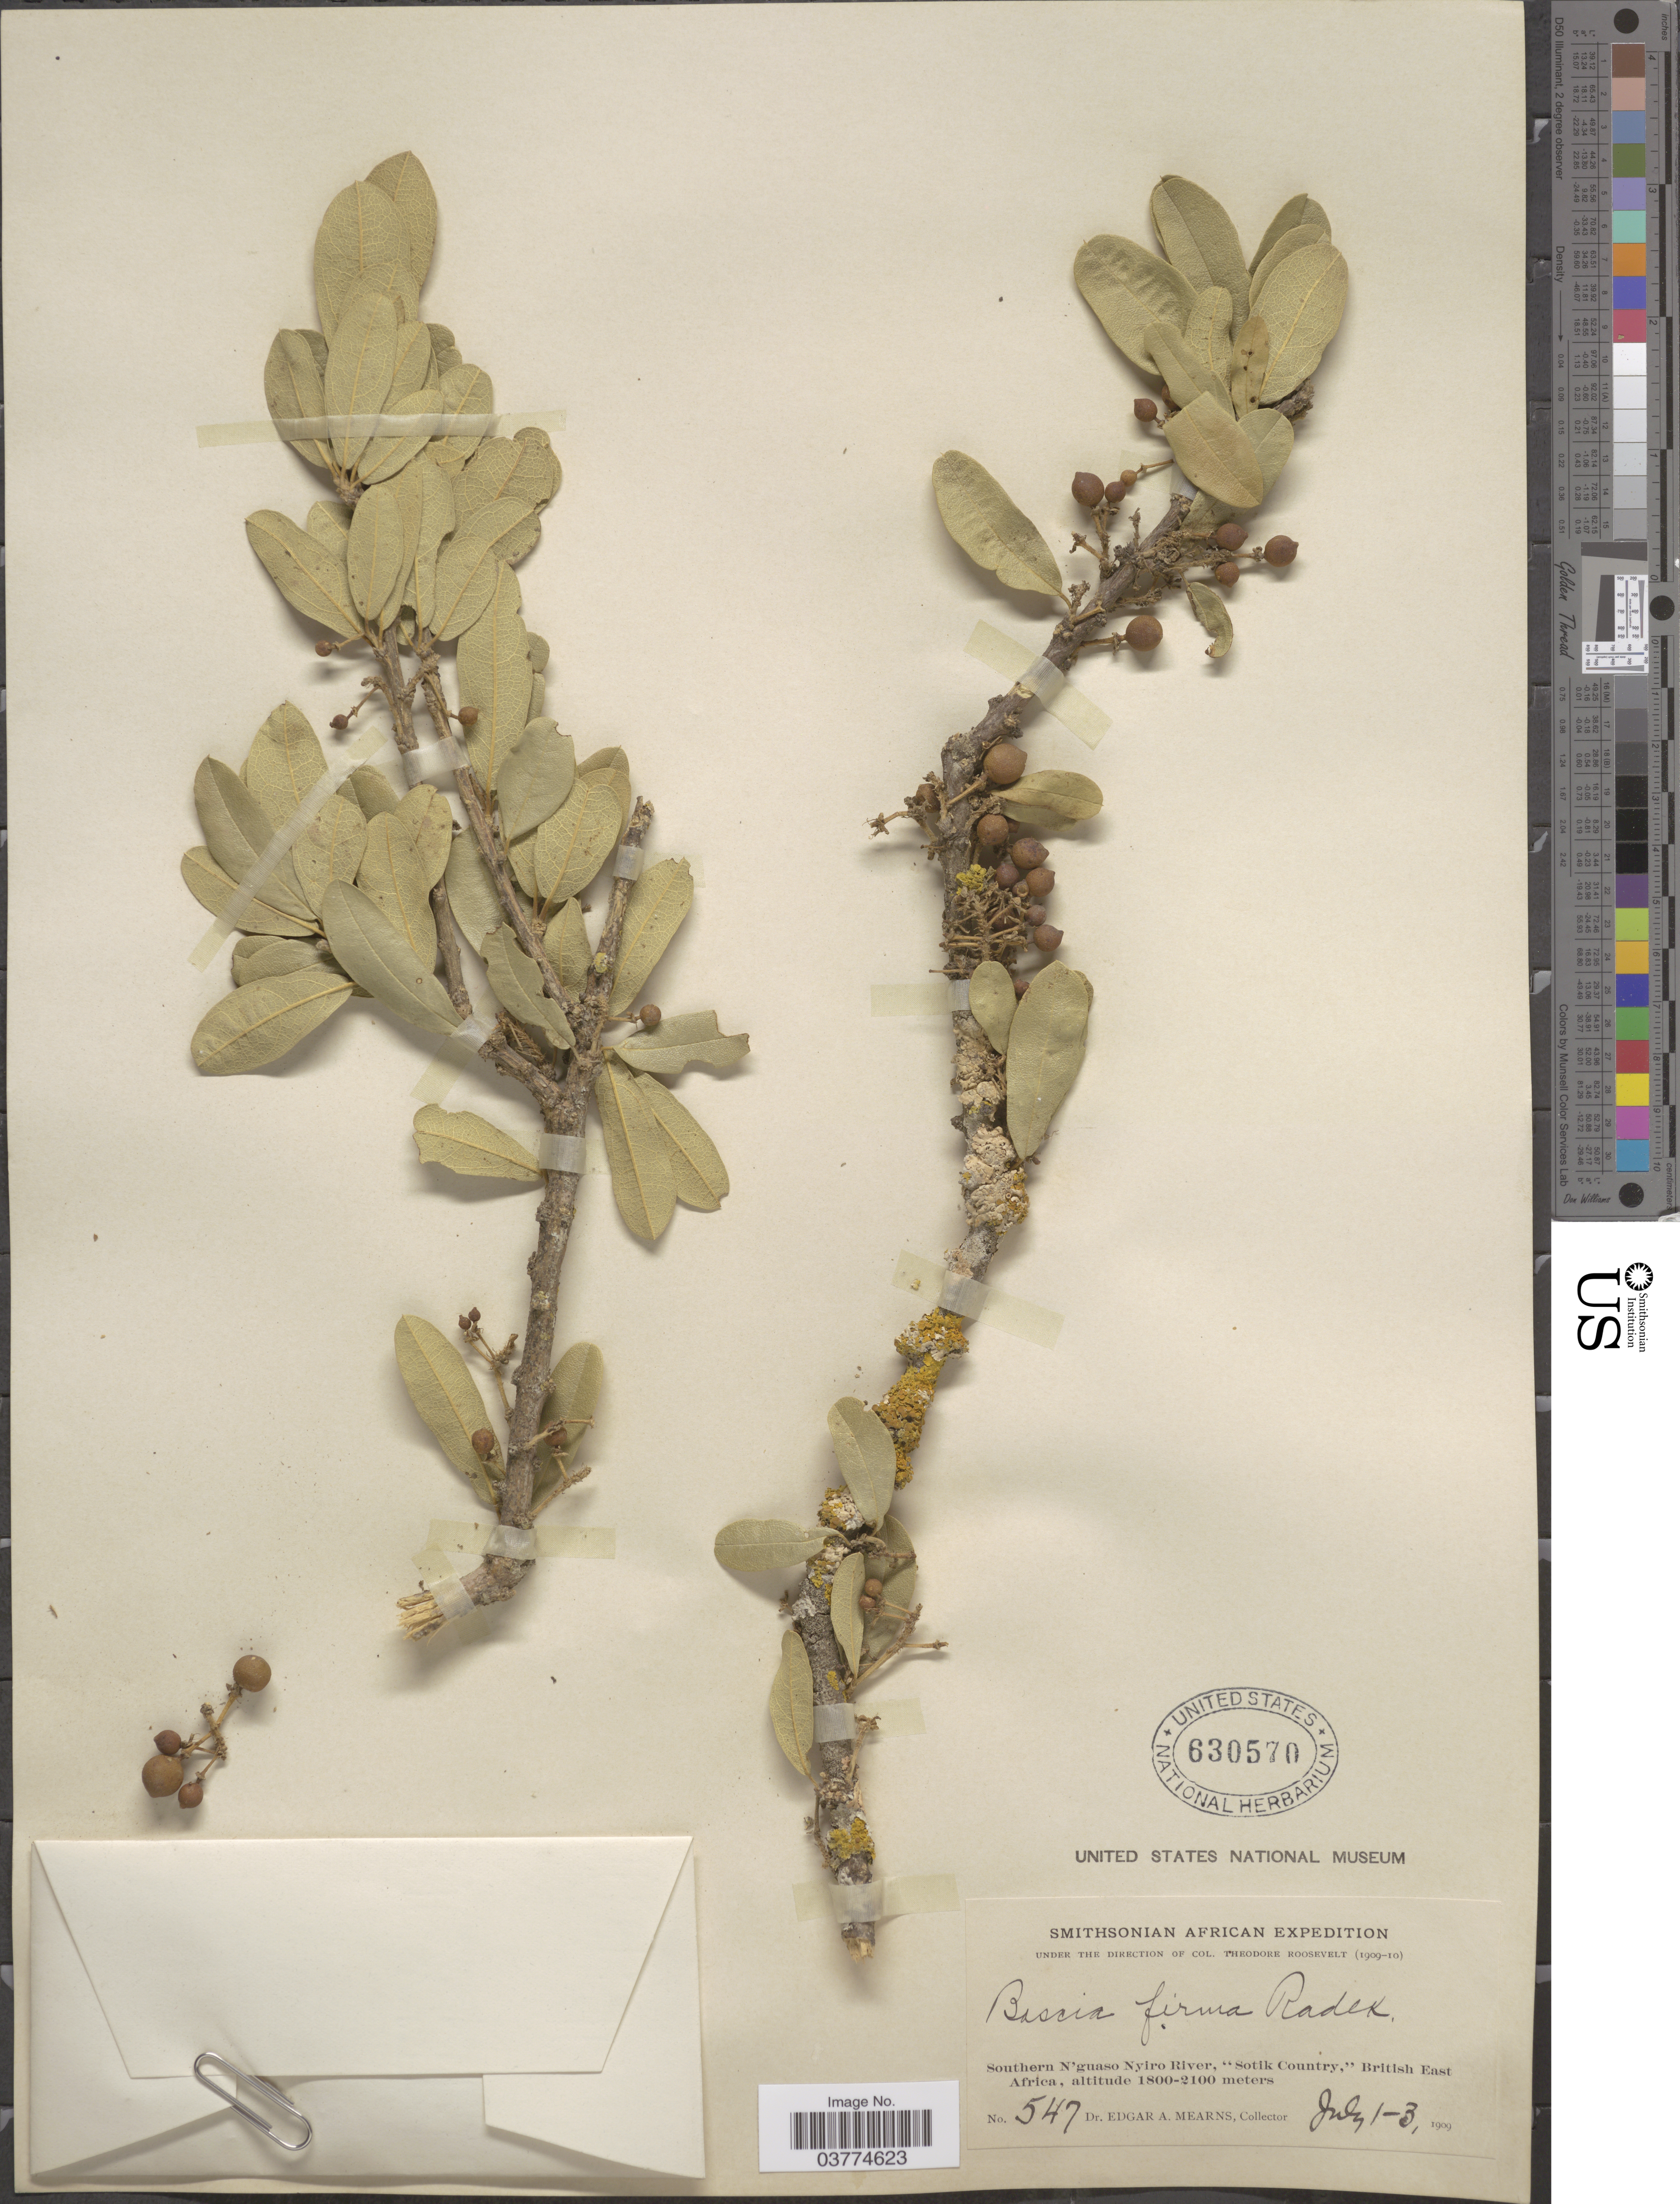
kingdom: Plantae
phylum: Tracheophyta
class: Magnoliopsida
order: Brassicales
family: Capparaceae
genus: Boscia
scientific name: Boscia firma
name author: Radlk.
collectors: E. A. Mearns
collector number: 547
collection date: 1909-07-01/1909-07-03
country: Kenya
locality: Southern N'guaso Nyiro River, "Sotik Country," British East Africa.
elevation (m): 1800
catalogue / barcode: US 630570